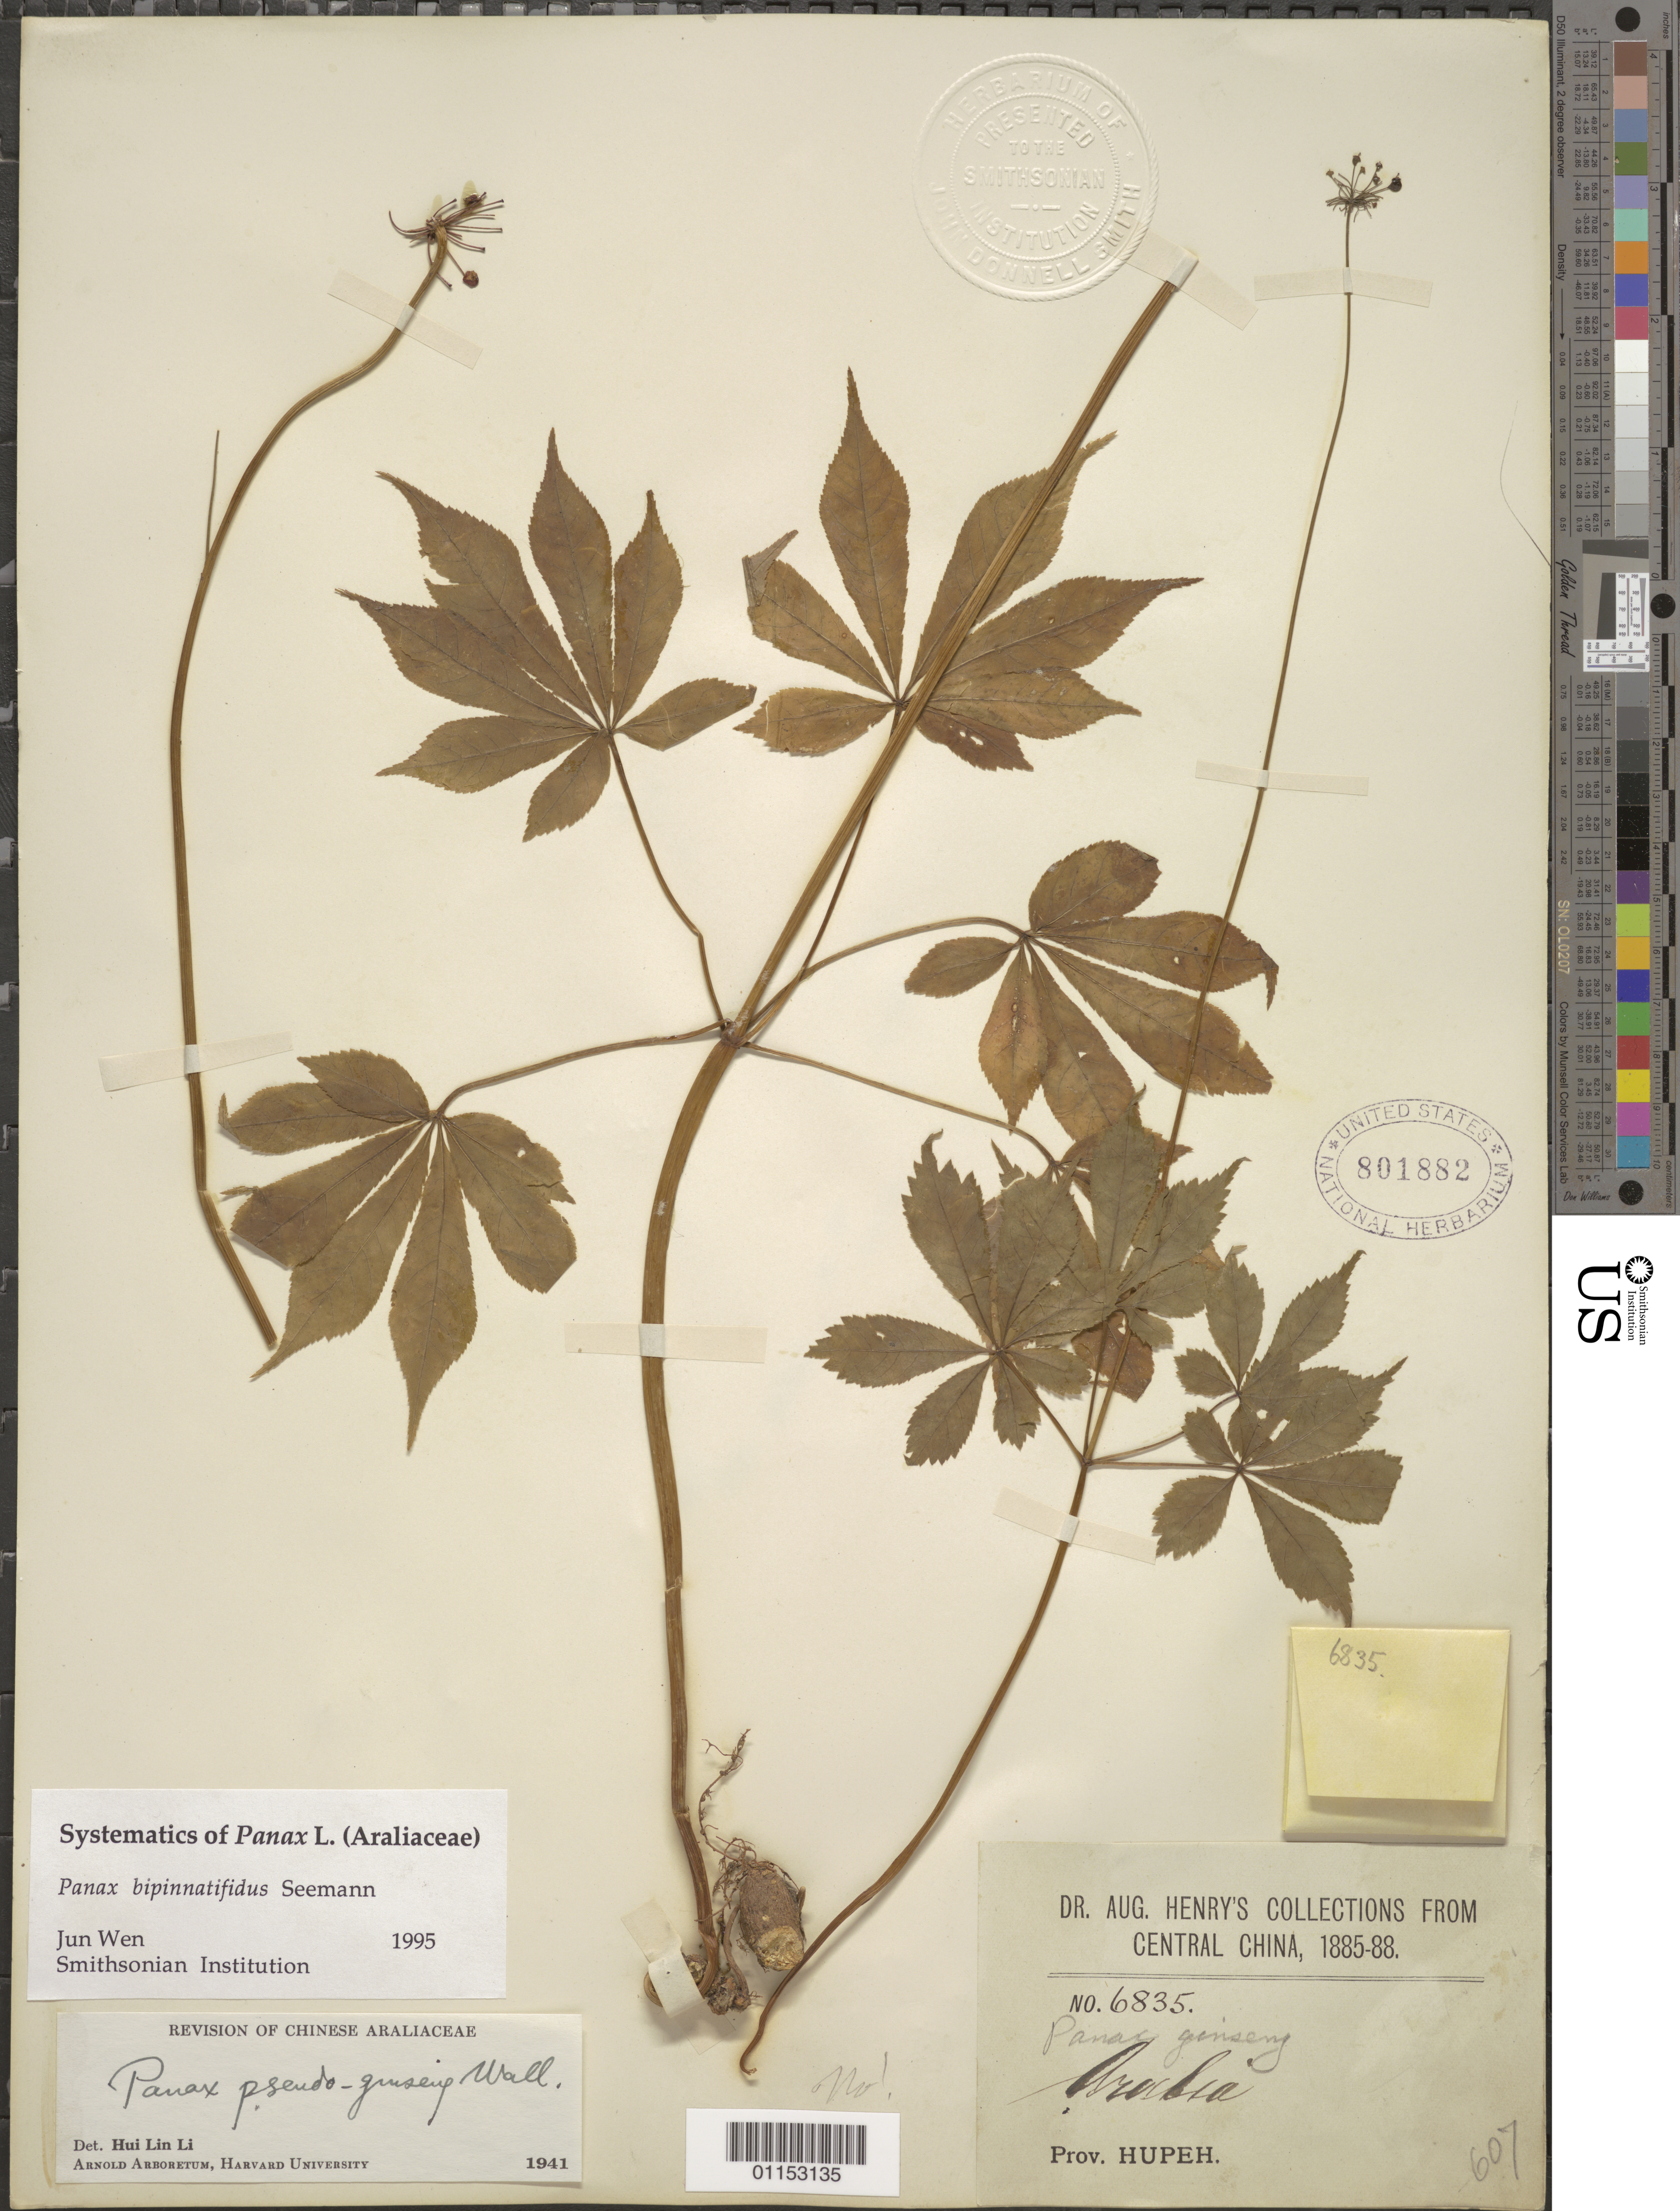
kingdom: Plantae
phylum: Tracheophyta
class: Magnoliopsida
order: Apiales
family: Araliaceae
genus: Panax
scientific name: Panax bipinnatifidus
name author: Seem.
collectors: A. Henry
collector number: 6835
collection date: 1885/1888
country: China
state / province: Hubei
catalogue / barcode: US 801882